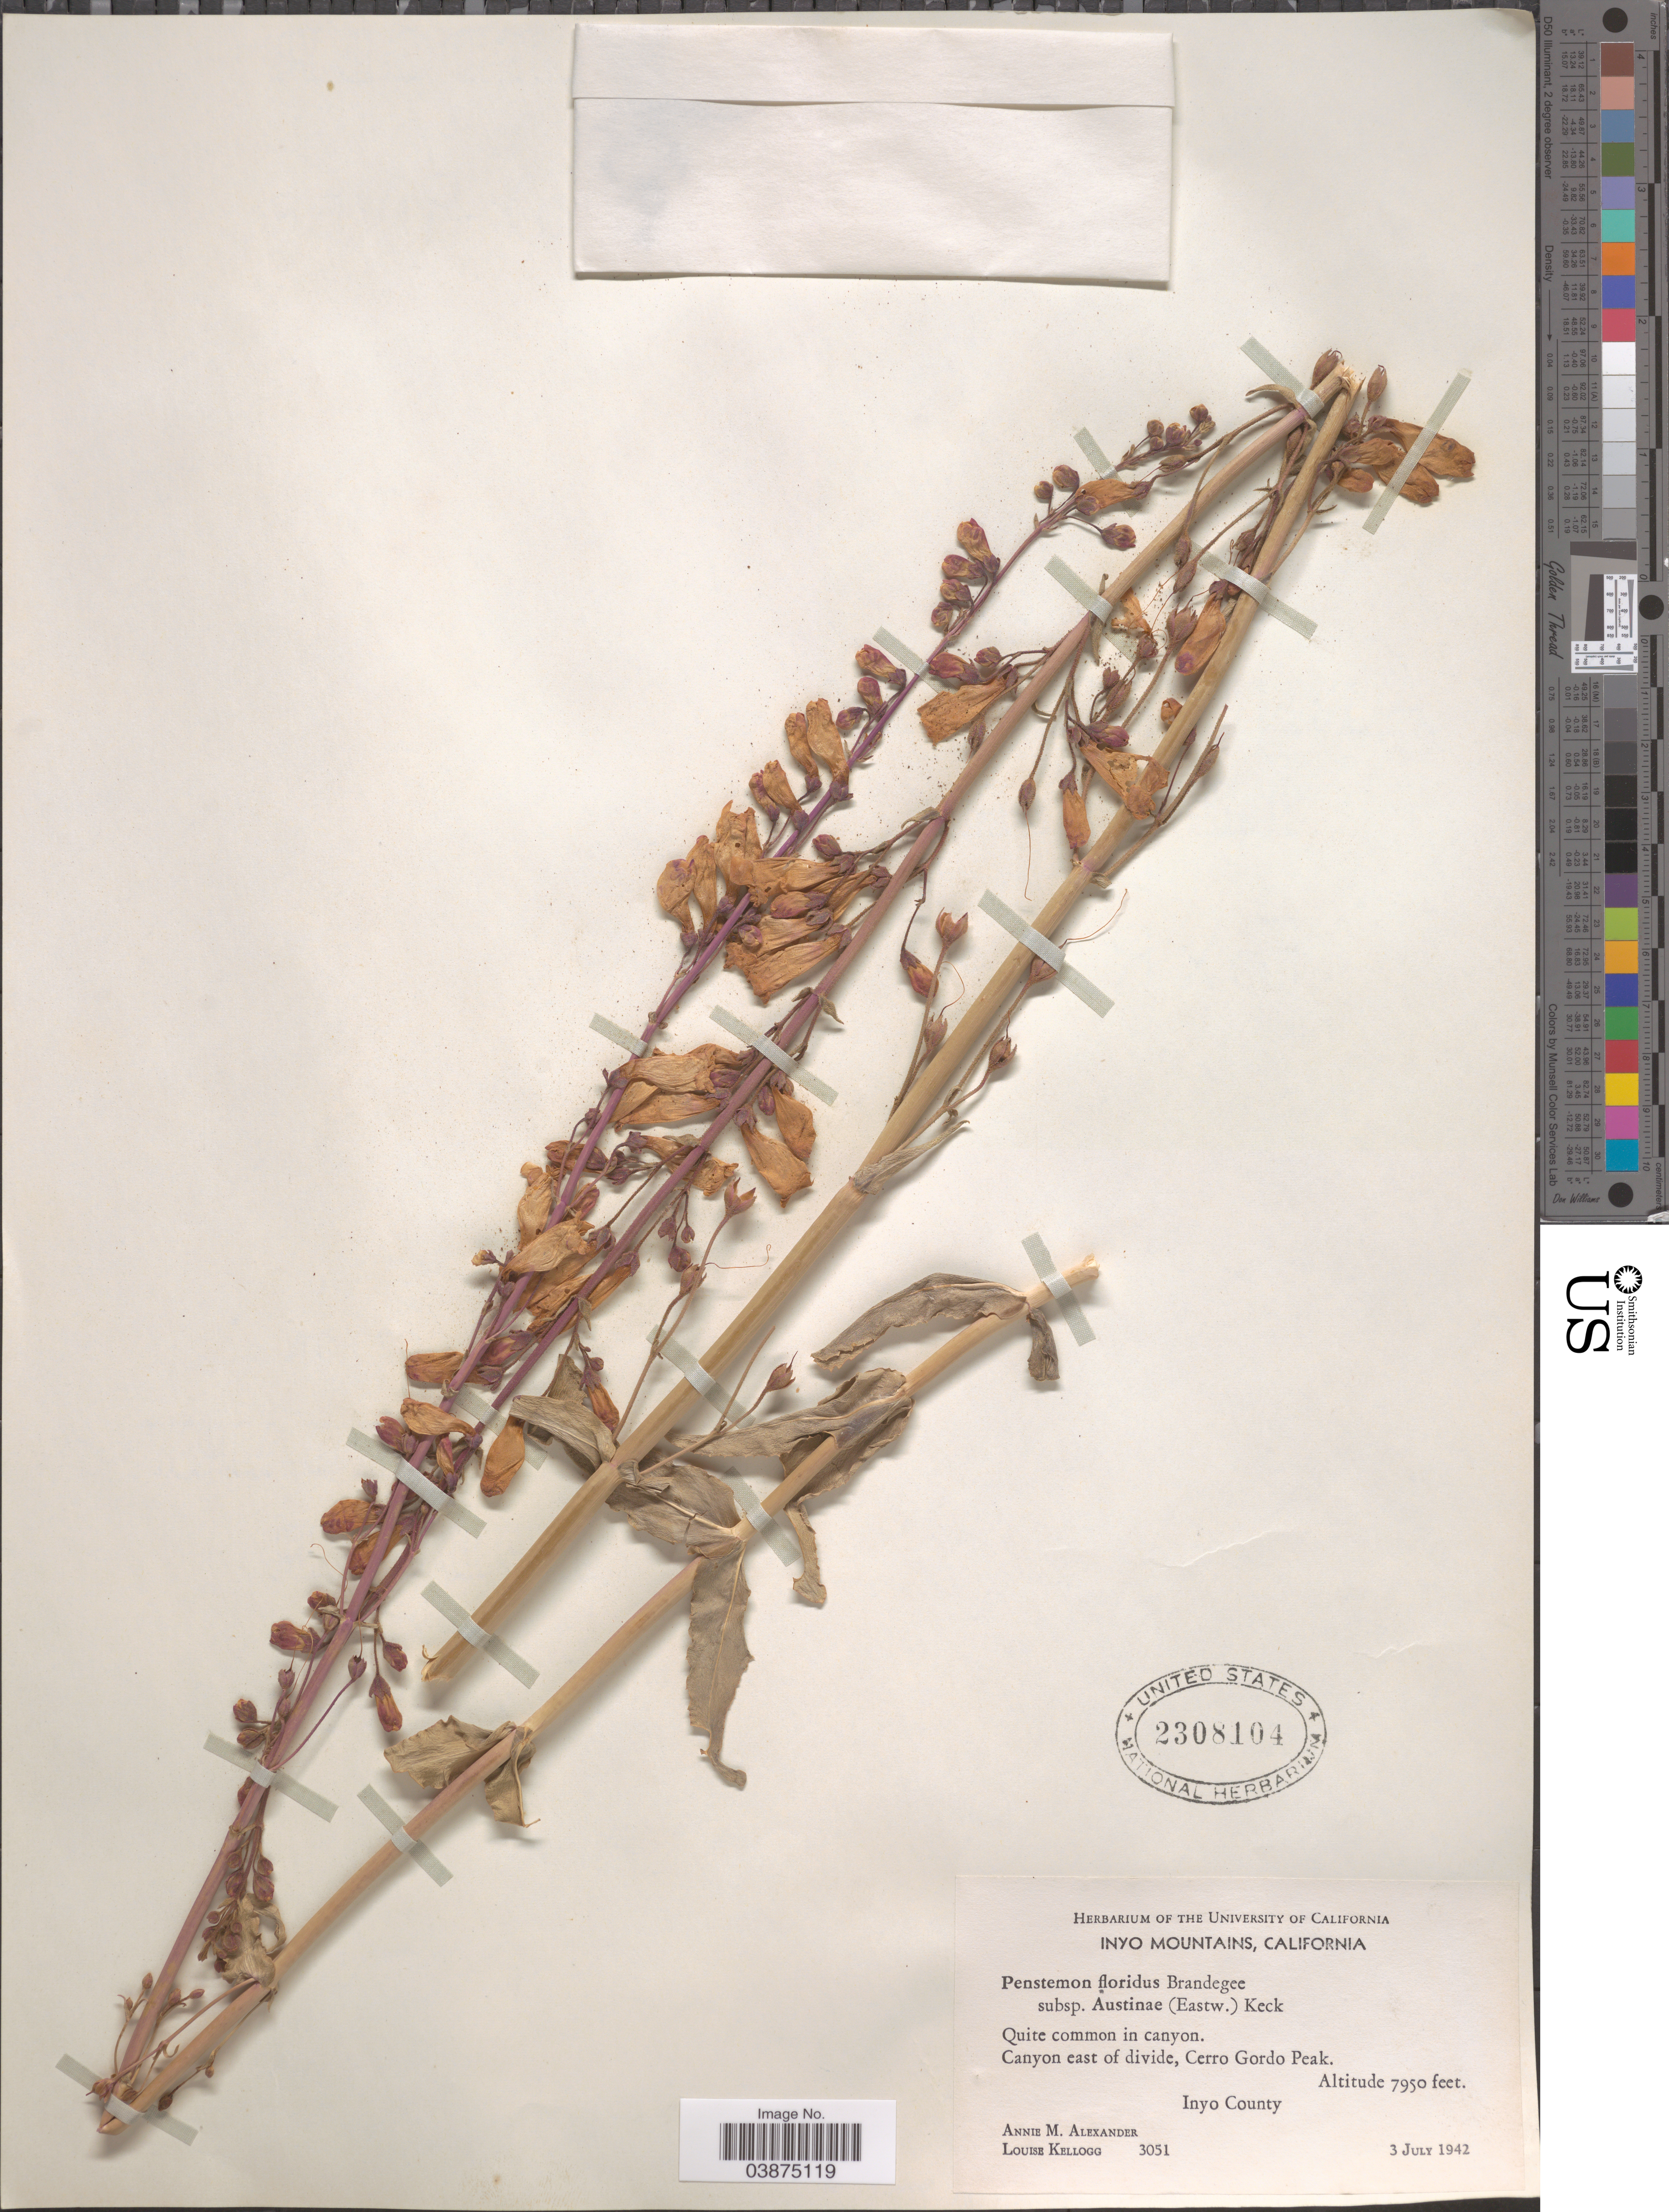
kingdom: Plantae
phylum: Tracheophyta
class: Magnoliopsida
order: Lamiales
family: Plantaginaceae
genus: Penstemon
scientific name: Penstemon floridus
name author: Brandegee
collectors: A. M. Alexander & L. Kellogg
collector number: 3051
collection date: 1942-07-03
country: United States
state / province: California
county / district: Inyo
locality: Inyo Mountains. Canyon east of divide, Cerro Gordo Peak. Inyo County.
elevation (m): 2423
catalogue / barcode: US 2308104